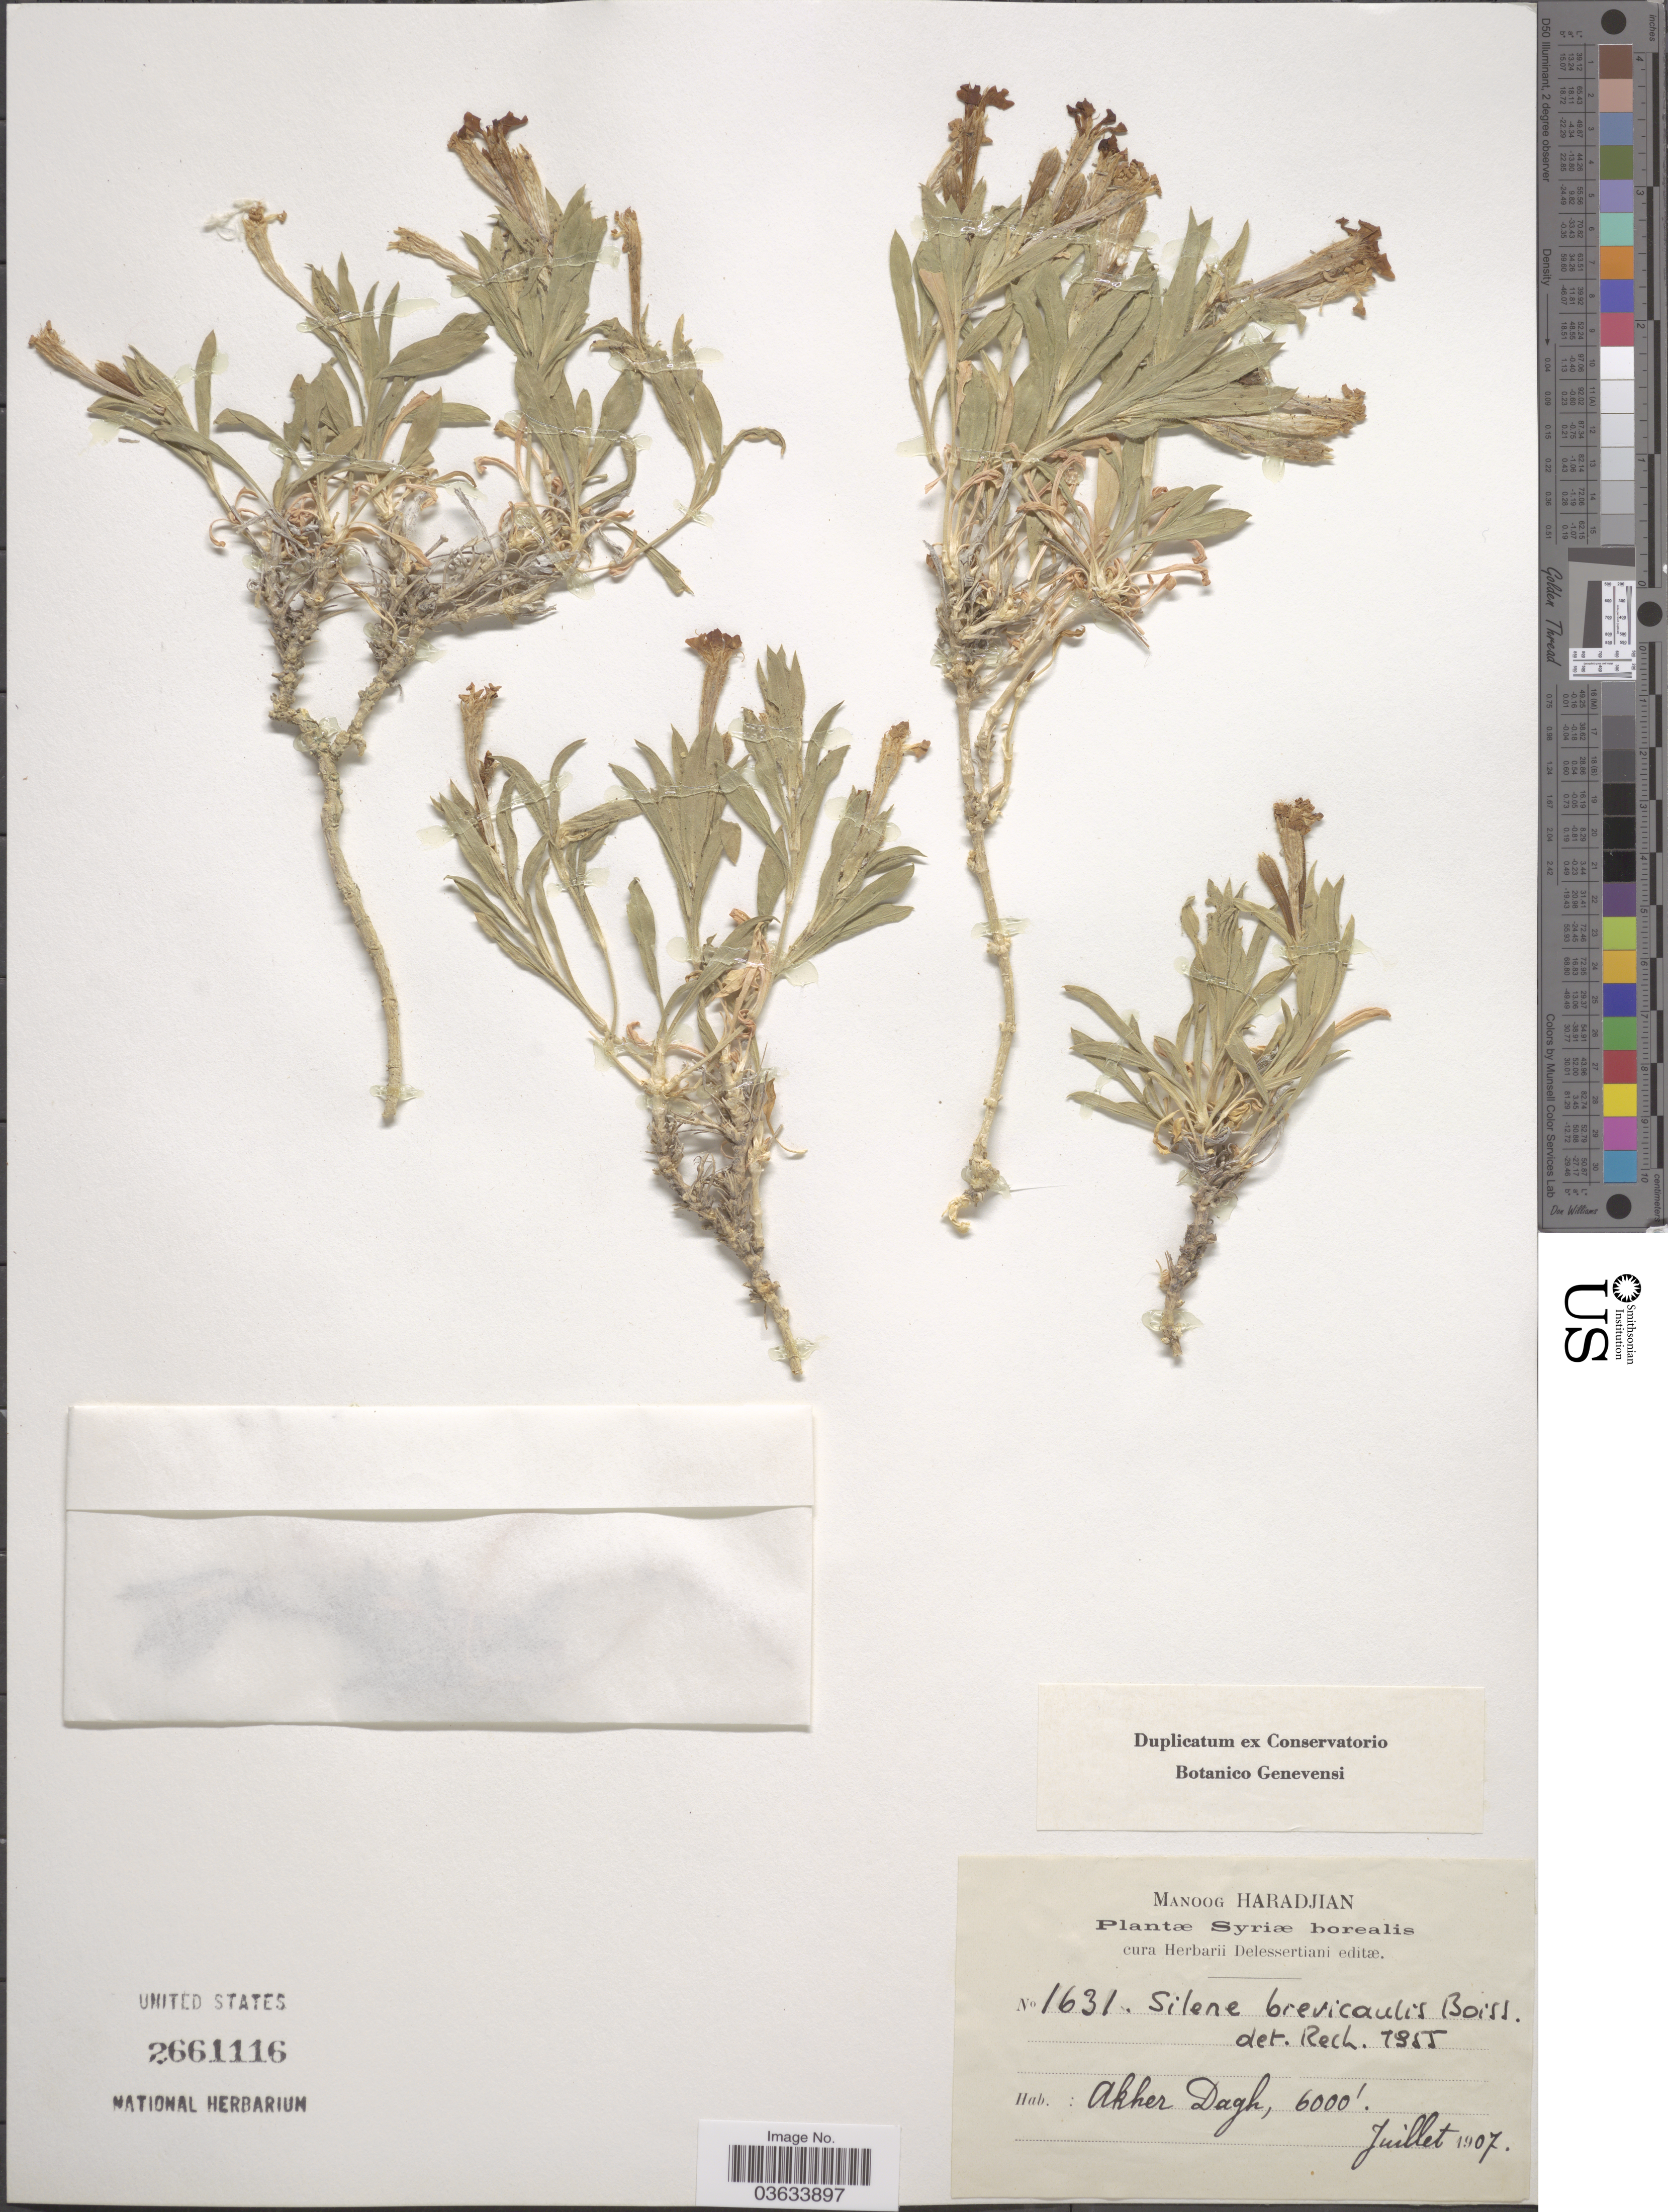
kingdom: Plantae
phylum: Tracheophyta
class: Magnoliopsida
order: Caryophyllales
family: Caryophyllaceae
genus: Silene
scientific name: Silene brevicaulis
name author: Boiss.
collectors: M. Haradjian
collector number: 1631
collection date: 1907-07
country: Syria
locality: Syriæ borealis. Akher Dagh.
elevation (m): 1829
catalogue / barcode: US 2661116